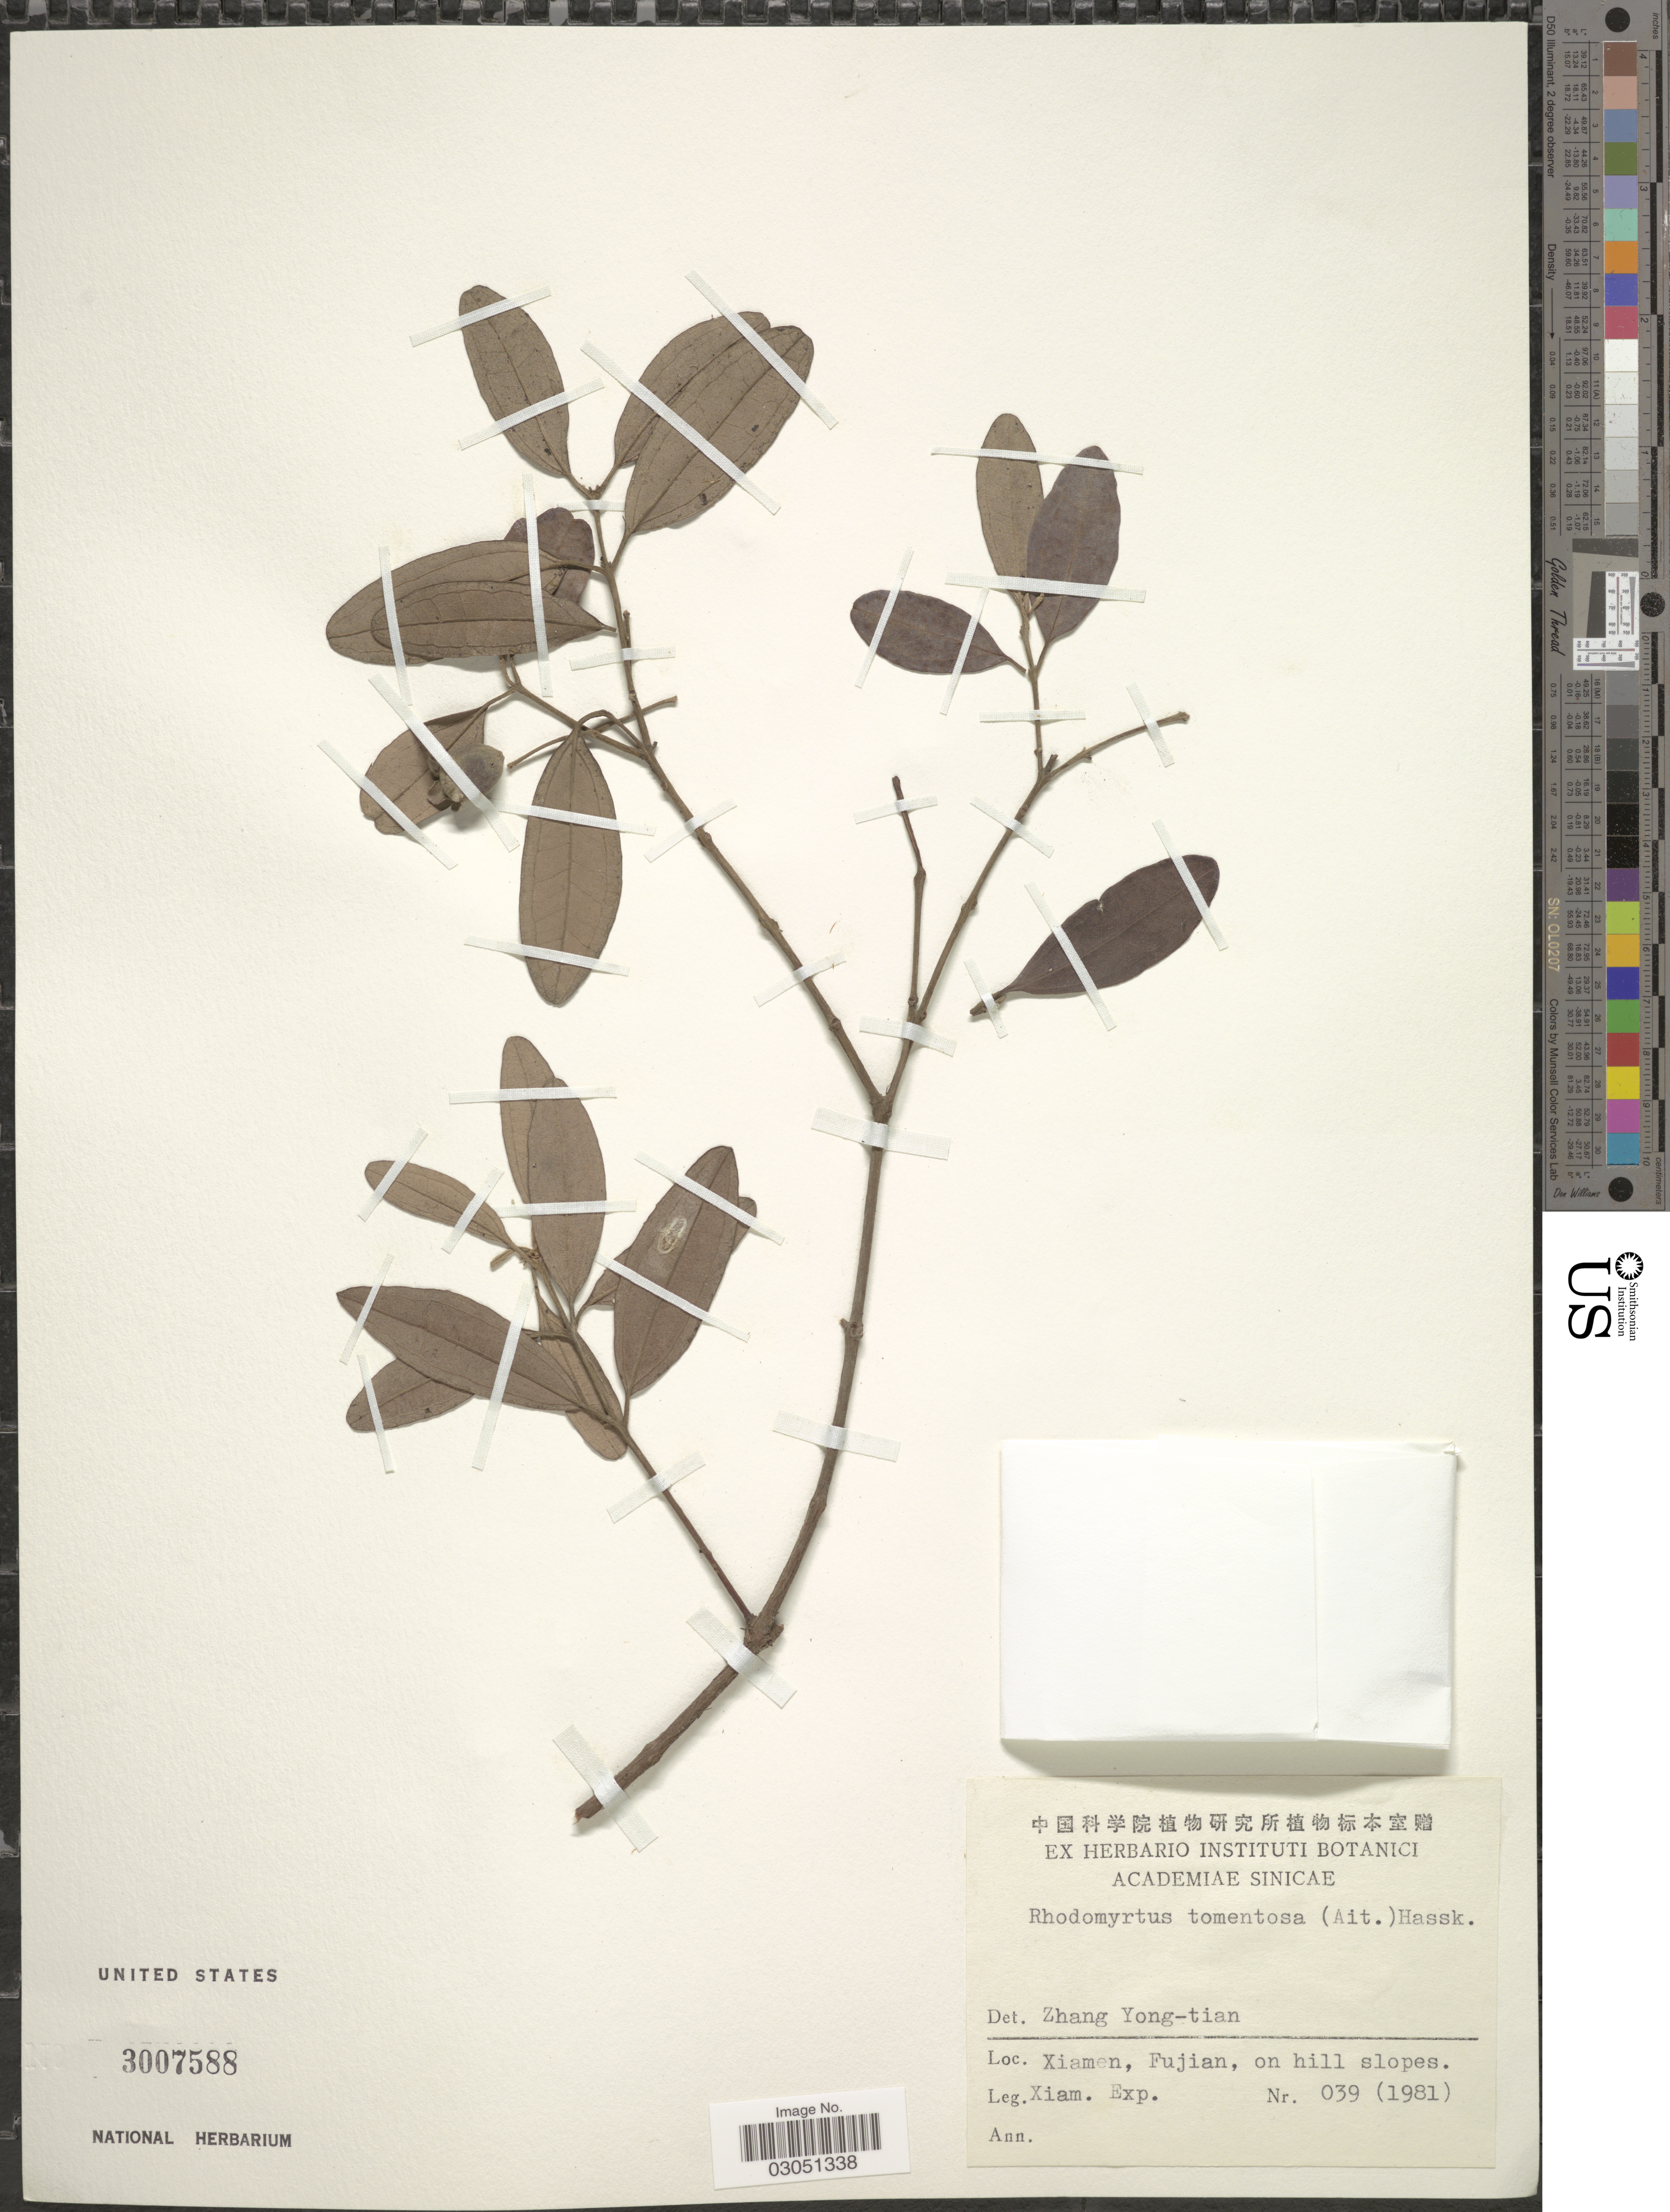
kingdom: Plantae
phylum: Tracheophyta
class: Magnoliopsida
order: Myrtales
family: Myrtaceae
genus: Rhodomyrtus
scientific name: Rhodomyrtus tomentosa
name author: (Aiton) Hassk.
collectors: Xiamen Expedition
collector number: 039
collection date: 1981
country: China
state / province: Fujian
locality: Xiamen.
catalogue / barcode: US 3007588